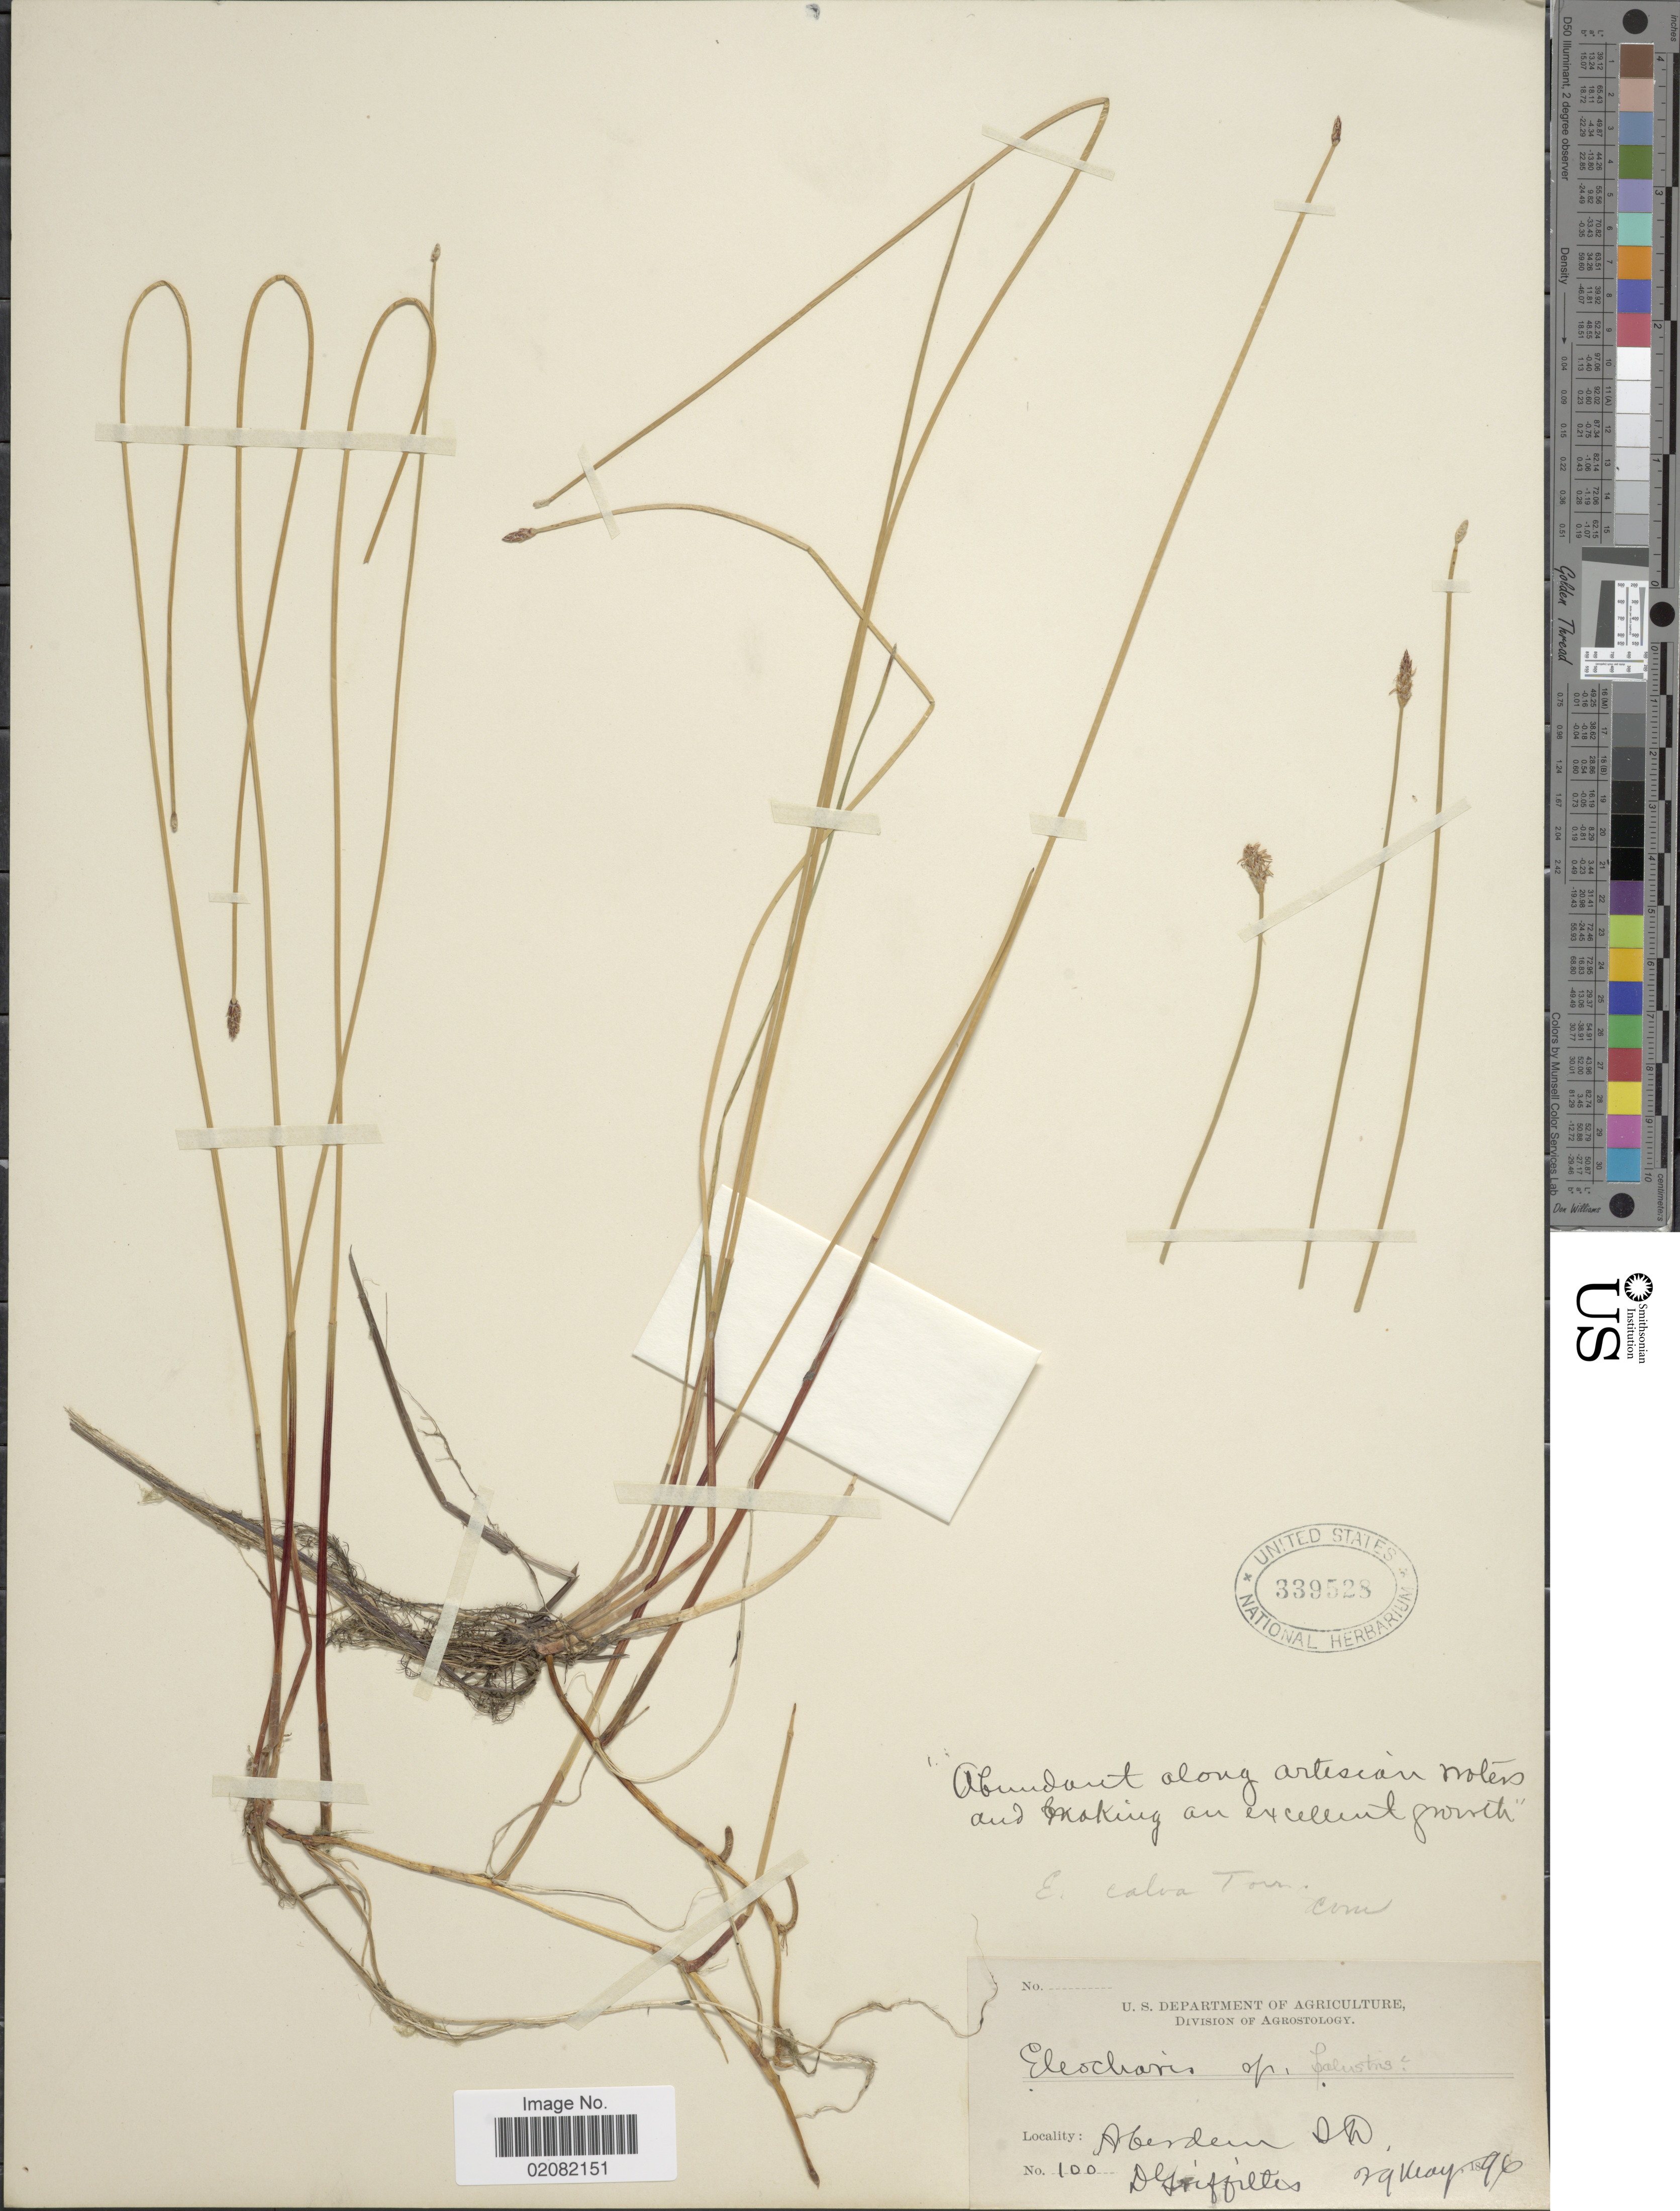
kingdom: Plantae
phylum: Tracheophyta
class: Liliopsida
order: Poales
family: Cyperaceae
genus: Eleocharis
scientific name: Eleocharis erythropoda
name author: Steud.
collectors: D. Griffiths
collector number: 100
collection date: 1896-05-29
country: United States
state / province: South Dakota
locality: Aberdeen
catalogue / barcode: US 339528